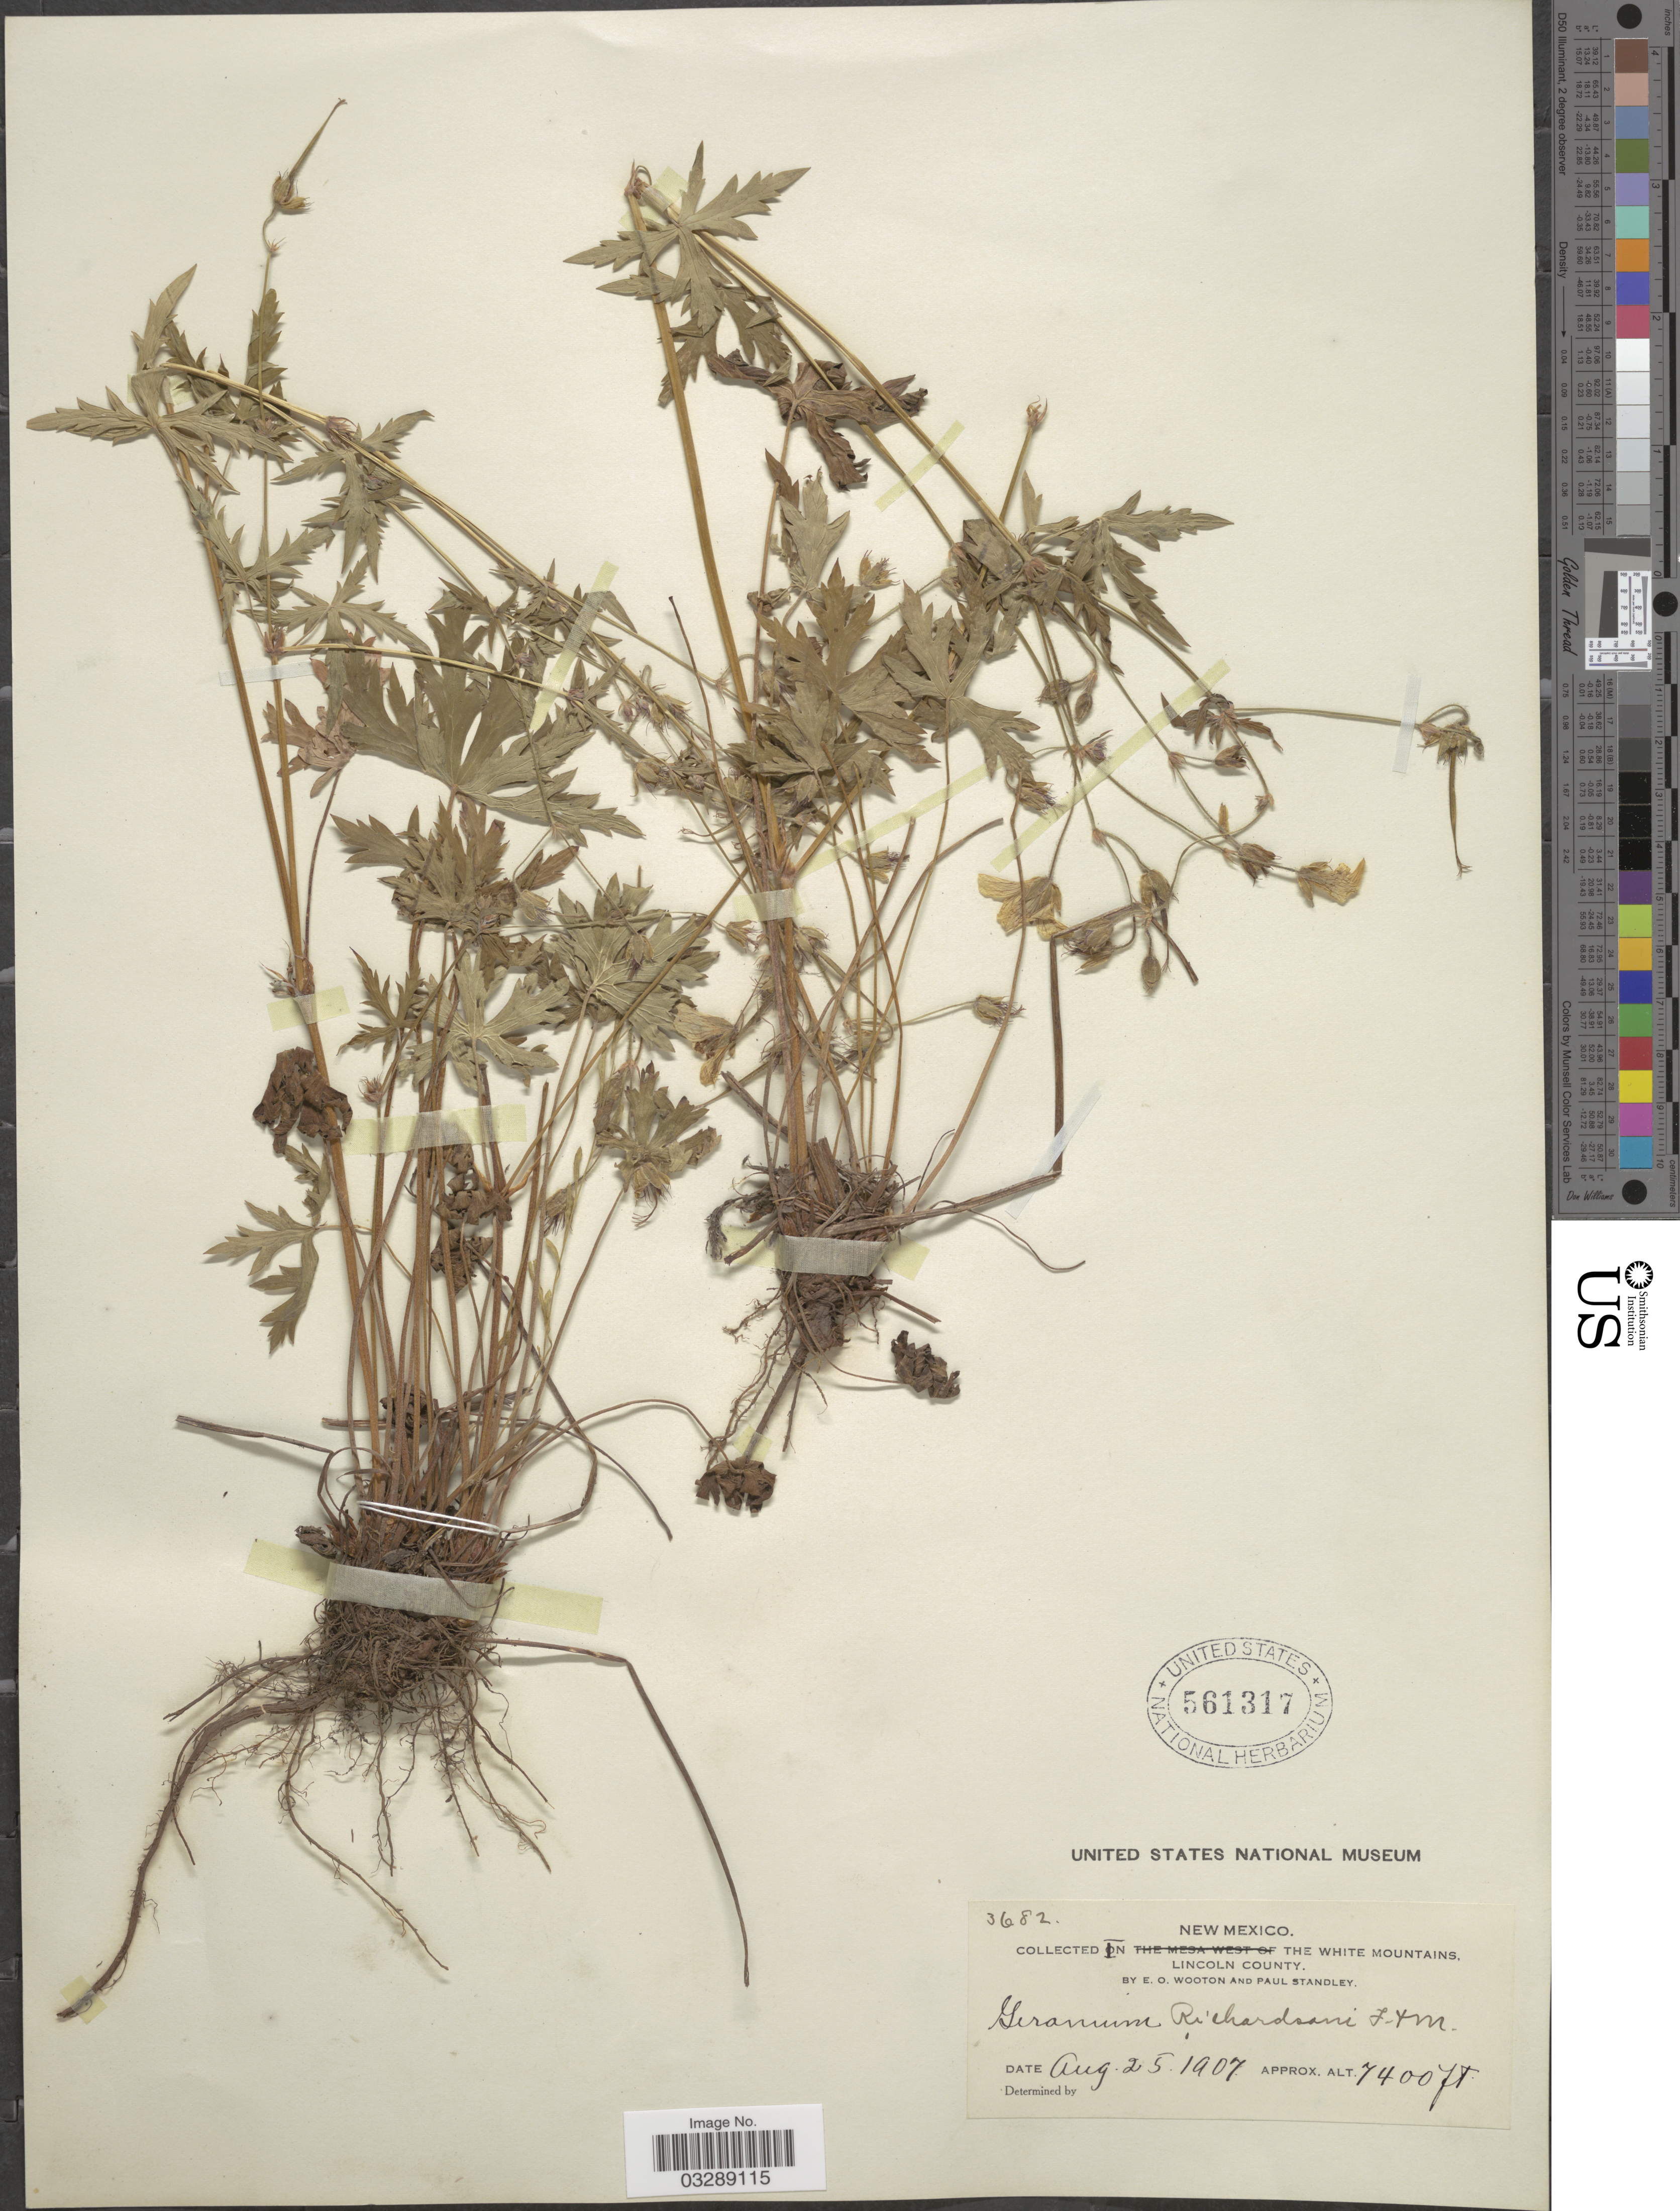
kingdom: Plantae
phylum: Tracheophyta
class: Magnoliopsida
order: Geraniales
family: Geraniaceae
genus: Geranium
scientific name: Geranium richardsonii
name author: Fisch. & Trautv.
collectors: E. O. Wooton & P. C. Standley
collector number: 3682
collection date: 1907-08-25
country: United States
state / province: New Mexico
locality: The White Mountains, Lincoln County.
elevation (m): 2256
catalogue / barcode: US 561317